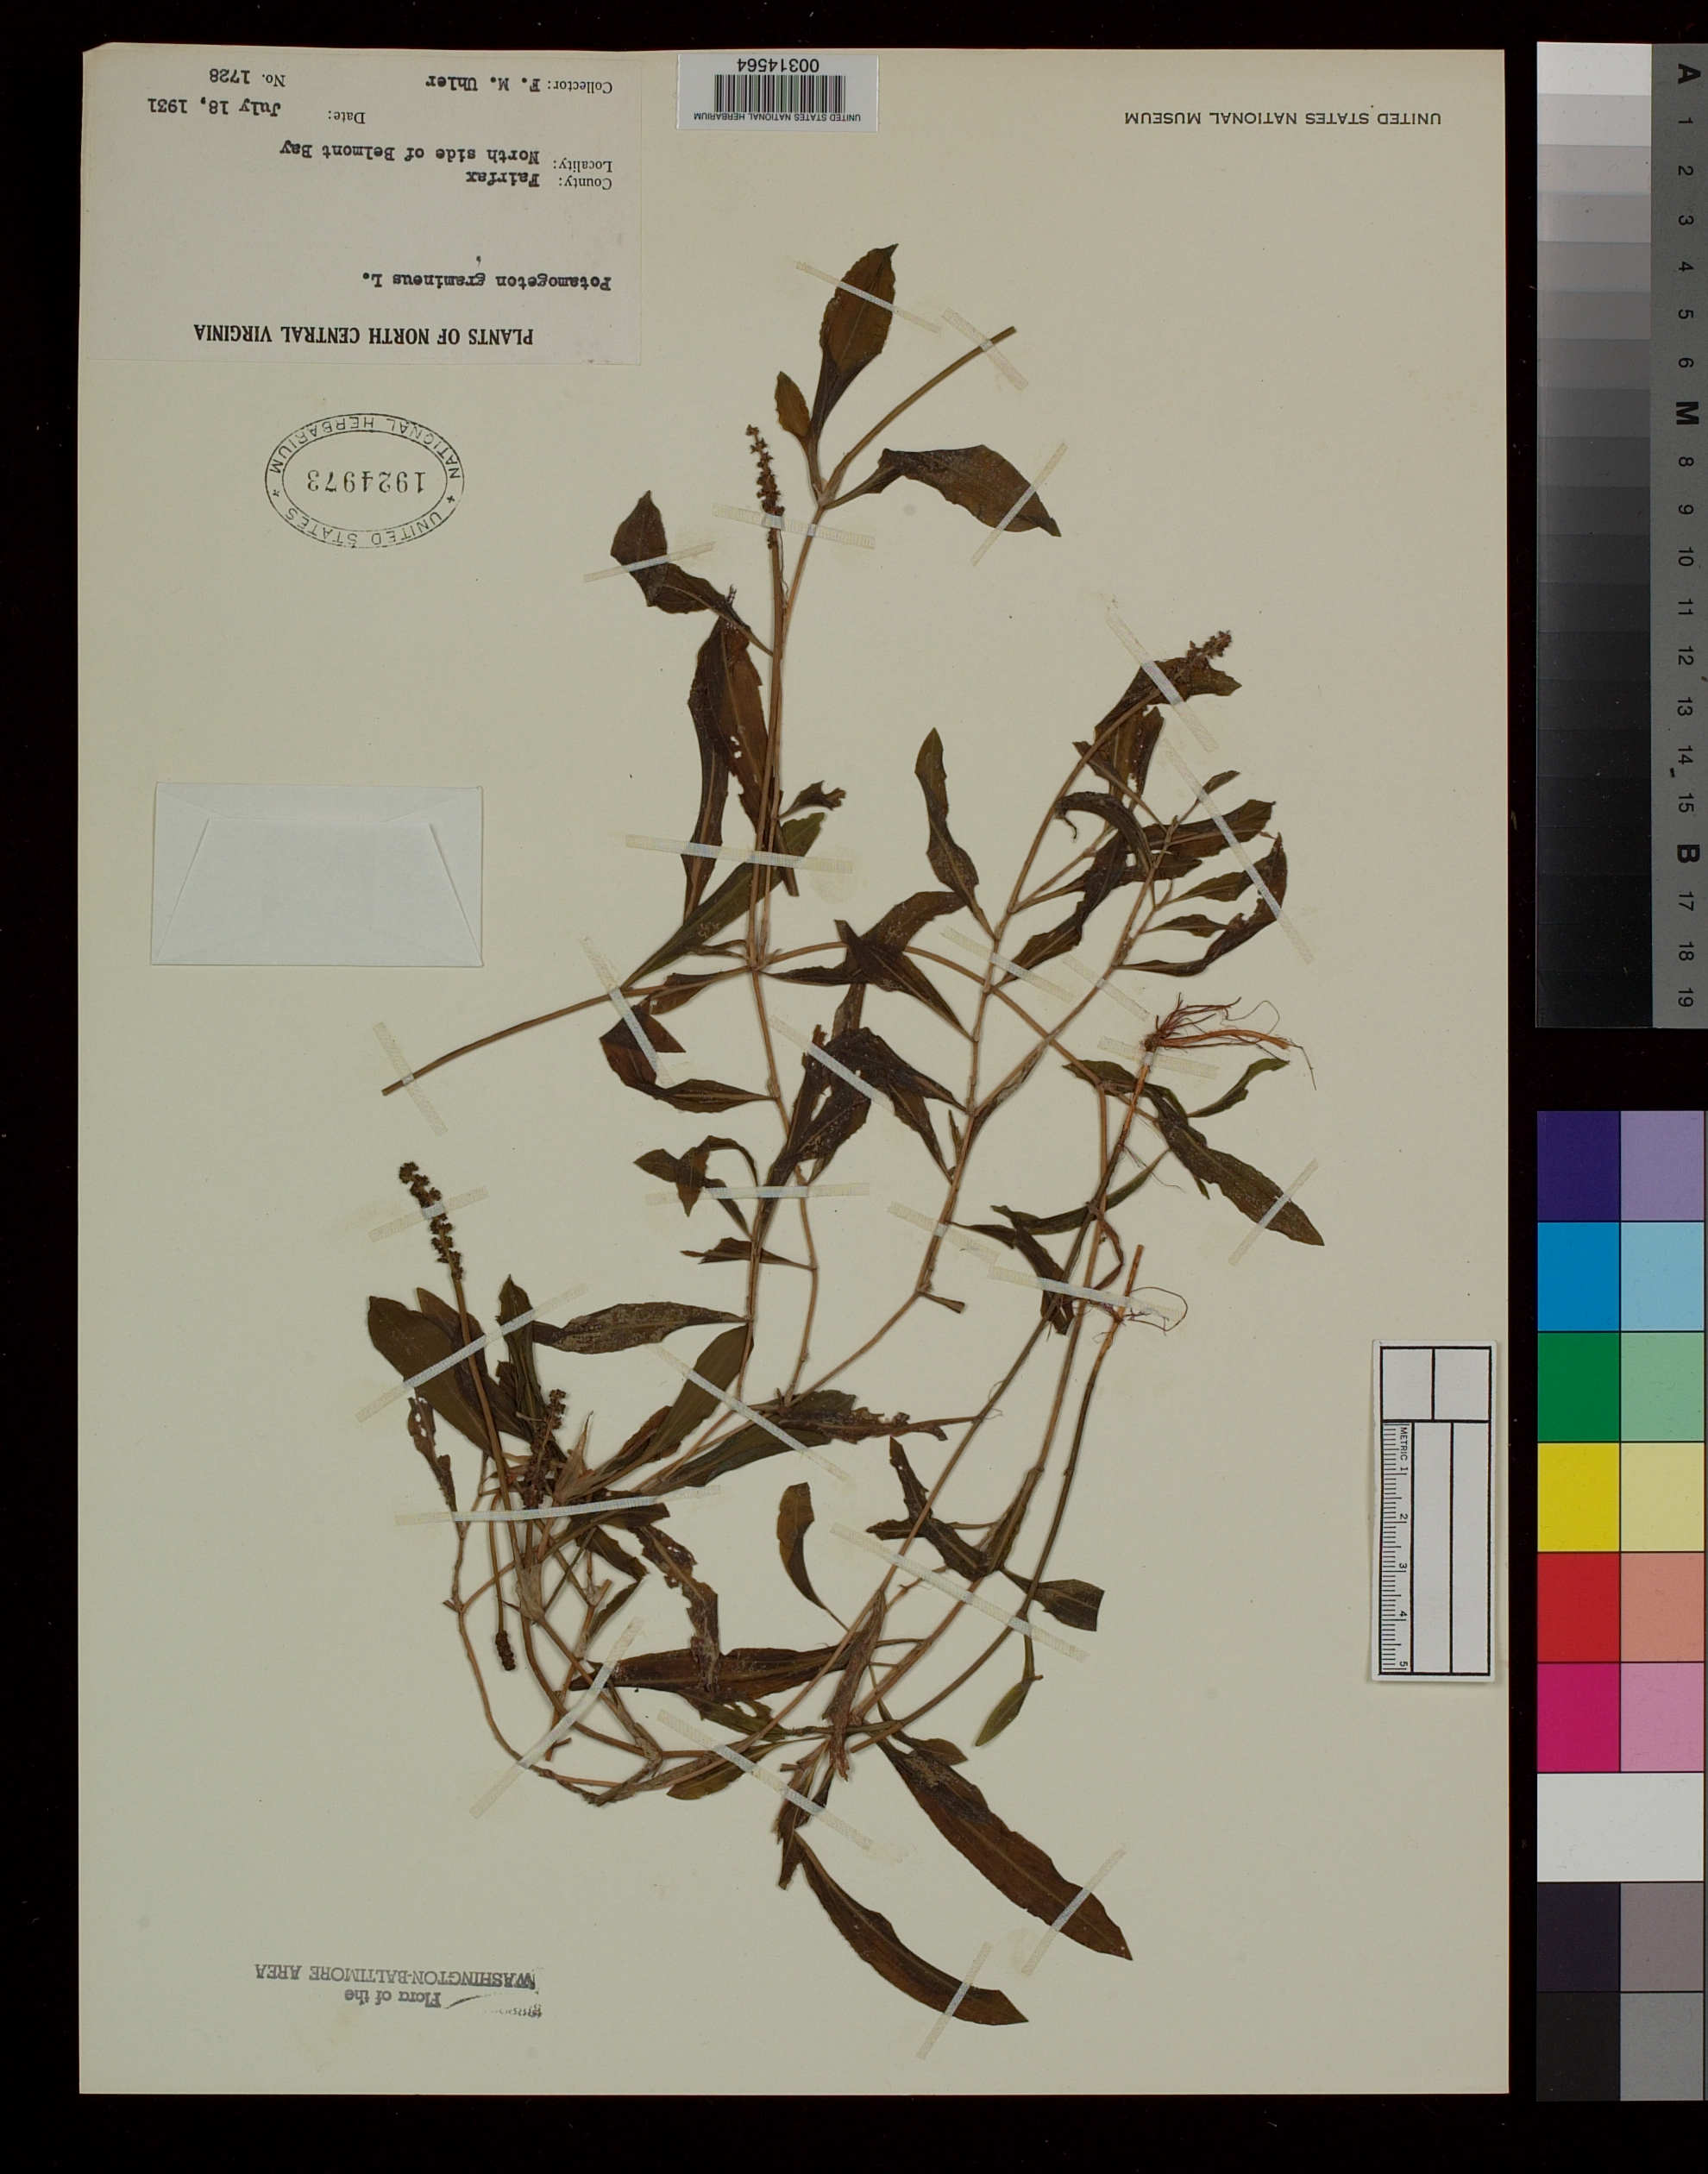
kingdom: Plantae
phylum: Tracheophyta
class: Liliopsida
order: Alismatales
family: Potamogetonaceae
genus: Potamogeton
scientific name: Potamogeton illinoensis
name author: Morong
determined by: Haynes, R. R.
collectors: F. M. Uhler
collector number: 1728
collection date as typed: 18 Jul 1931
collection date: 1931-07-18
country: United States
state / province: Virginia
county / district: Fairfax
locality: Belmont Bay, north side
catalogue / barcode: US 1924973